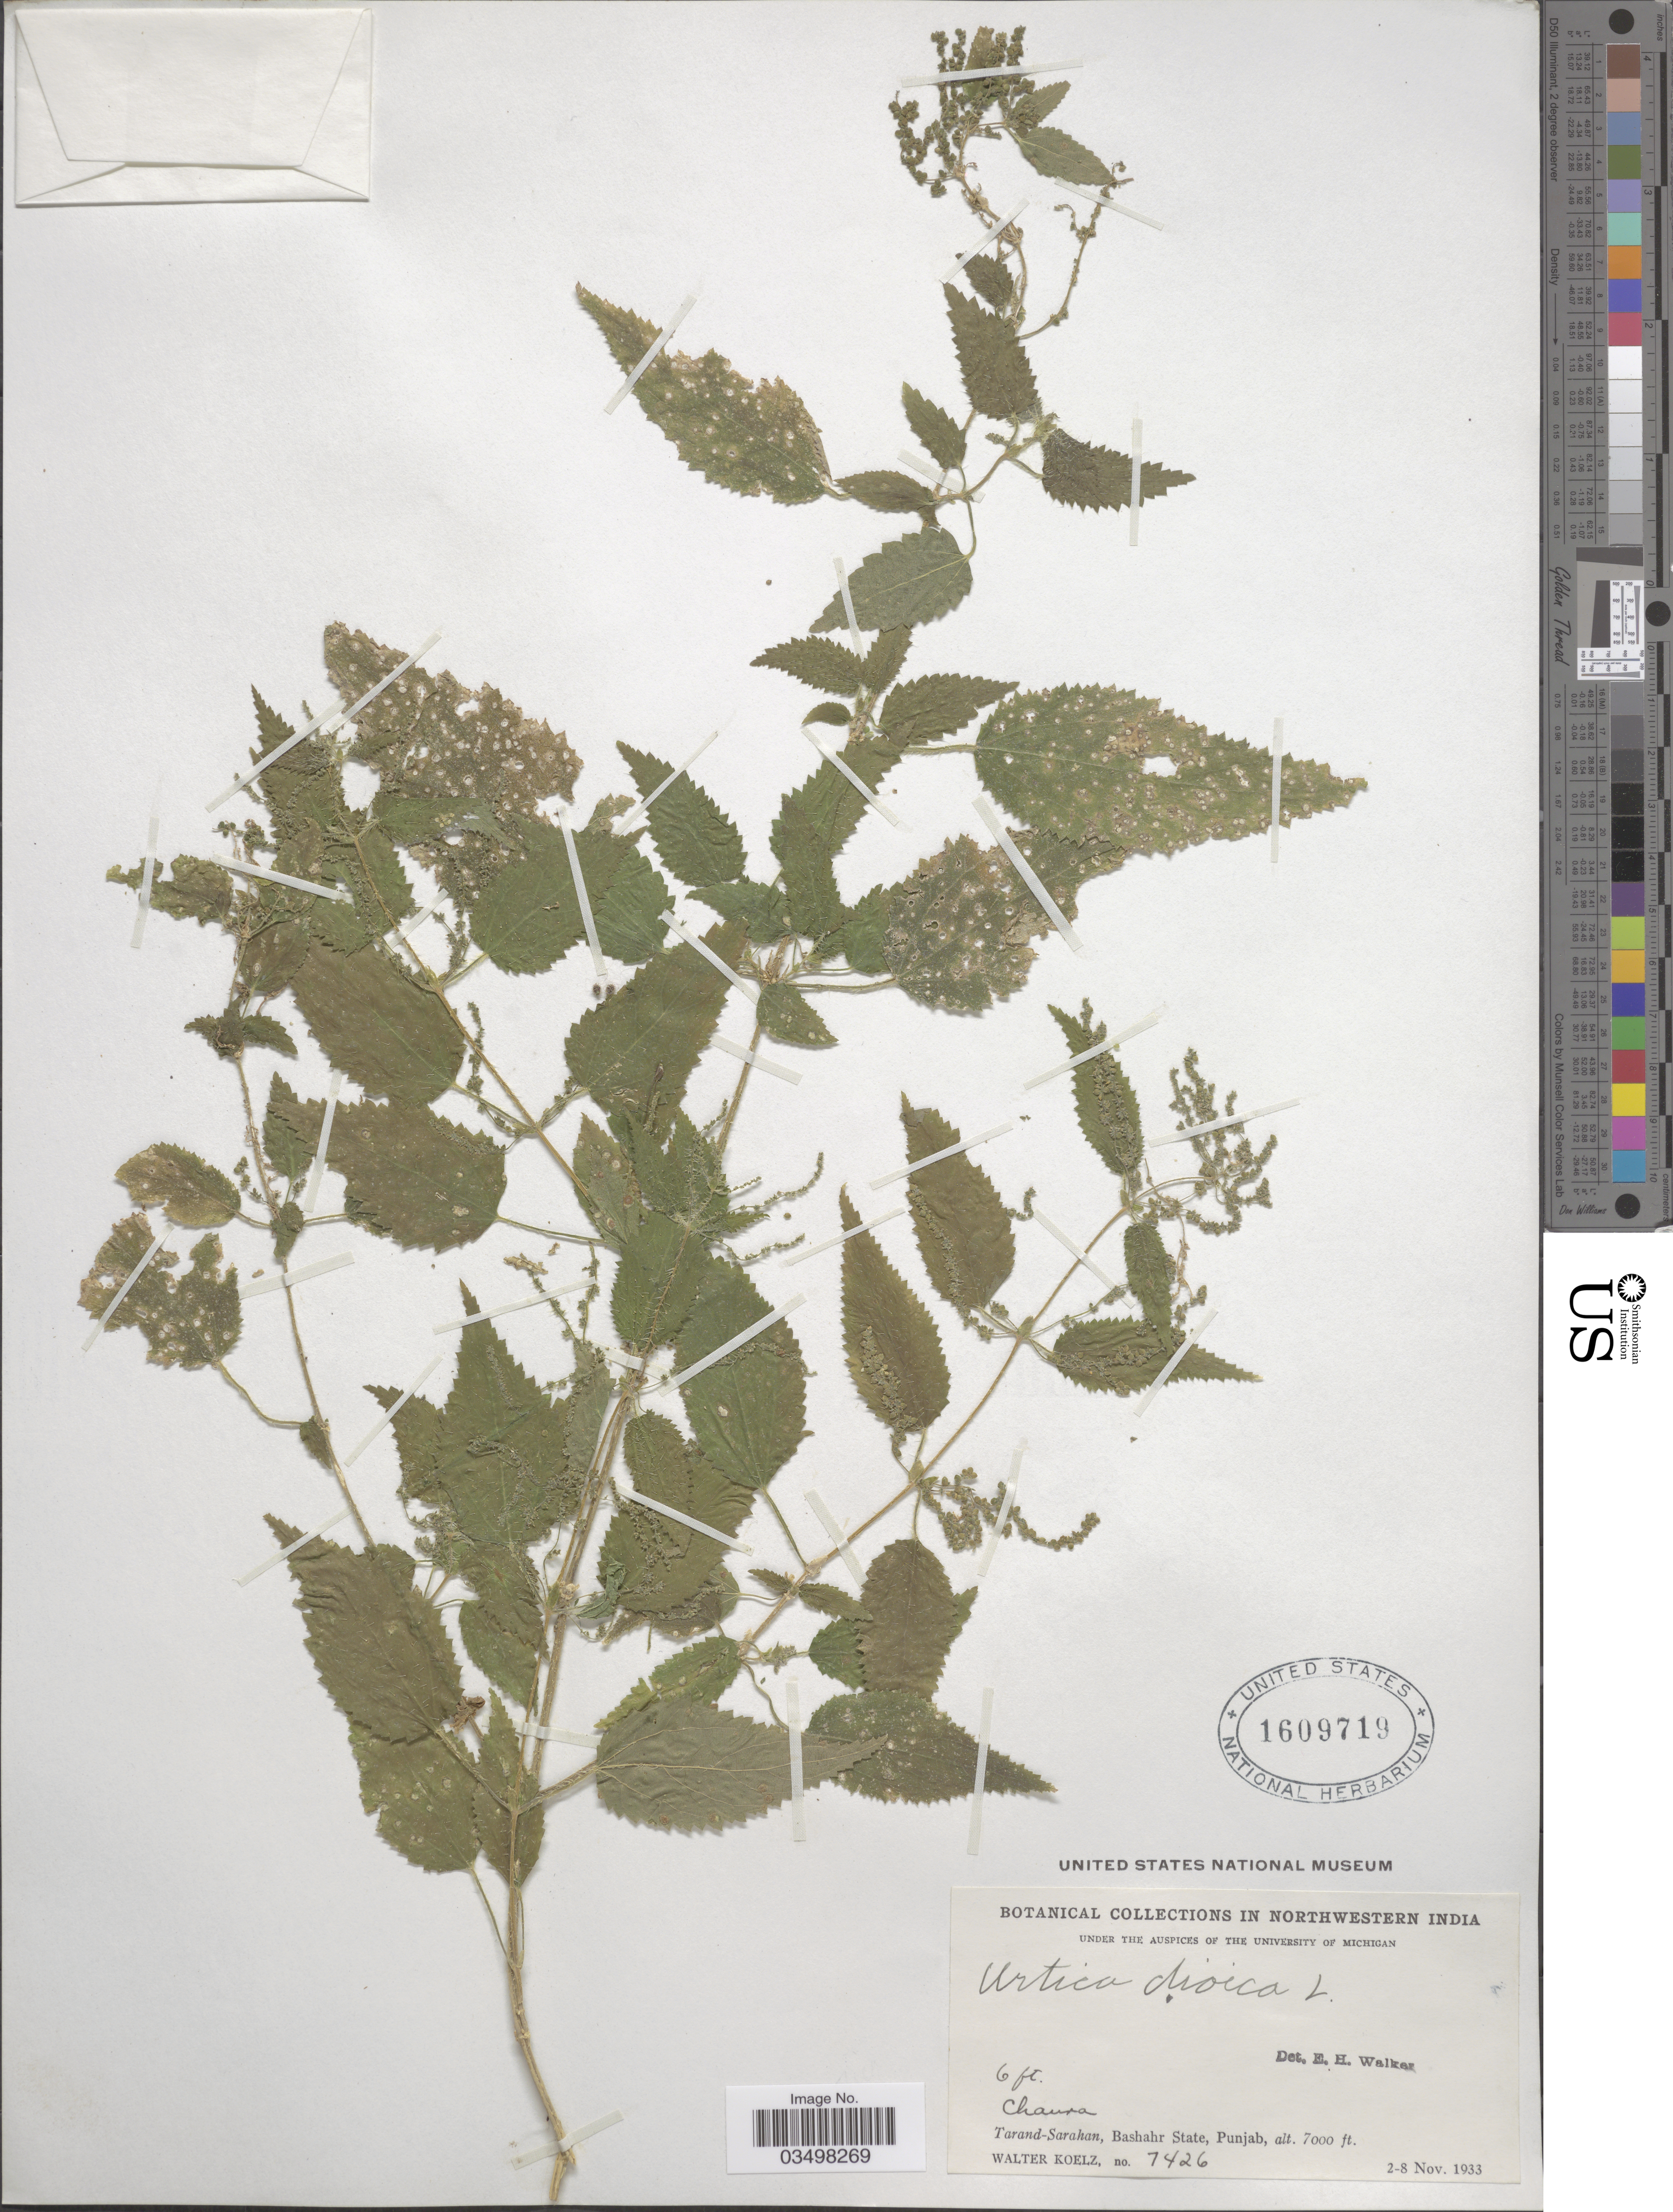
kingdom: Plantae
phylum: Tracheophyta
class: Magnoliopsida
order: Rosales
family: Urticaceae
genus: Urtica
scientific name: Urtica dioica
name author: L.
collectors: W. N. Koelz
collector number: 7426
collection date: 1933-11-02/1933-11-08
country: India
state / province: Punjab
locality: Northwestern India. Tarand-Sarahan, Bashahr State.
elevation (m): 2134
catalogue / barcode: US 1609719